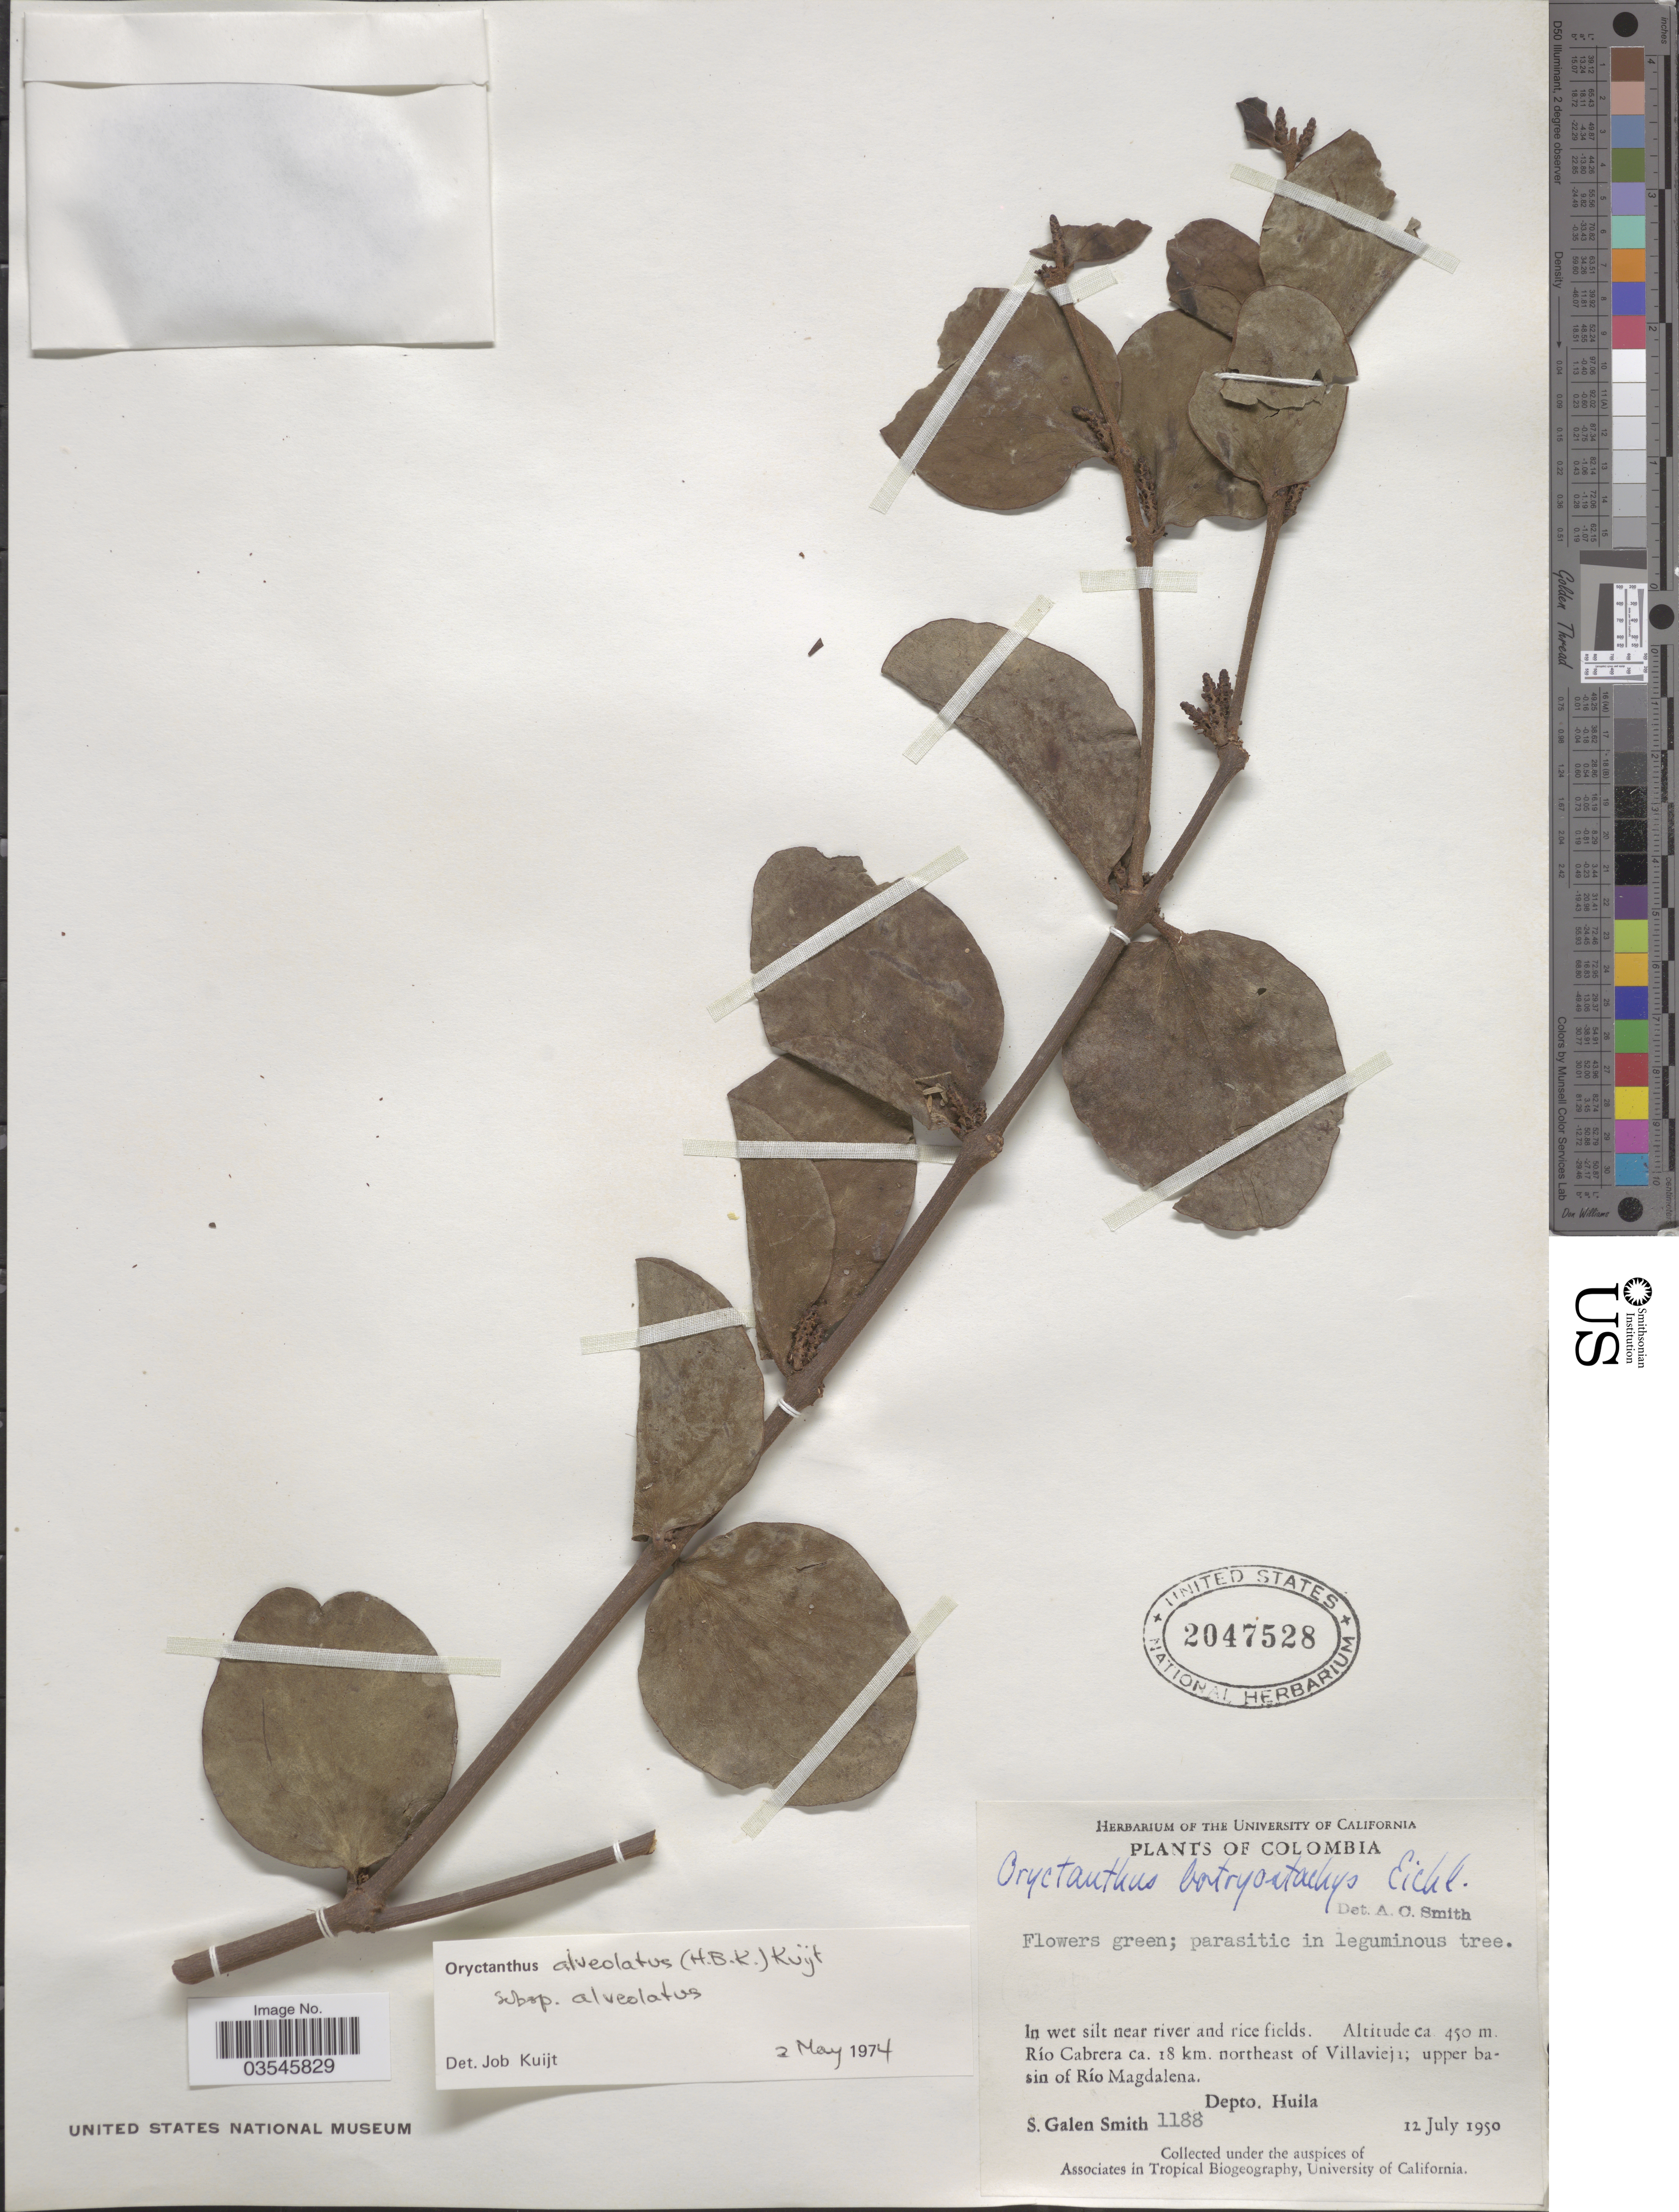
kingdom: Plantae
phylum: Tracheophyta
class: Magnoliopsida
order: Santalales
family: Loranthaceae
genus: Oryctanthus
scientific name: Oryctanthus alveolatus subsp. alveolatus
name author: (Kunth) Kuijt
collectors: S. G. Smith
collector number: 1188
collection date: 1950-07-12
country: Colombia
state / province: Huila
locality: In wet silt near river and rice fields. Río Cabrera ca. 18 km. northeast of Villavieja; upper basin of Río Magdalena. Depto. Huila.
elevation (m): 450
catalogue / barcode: US 2047528